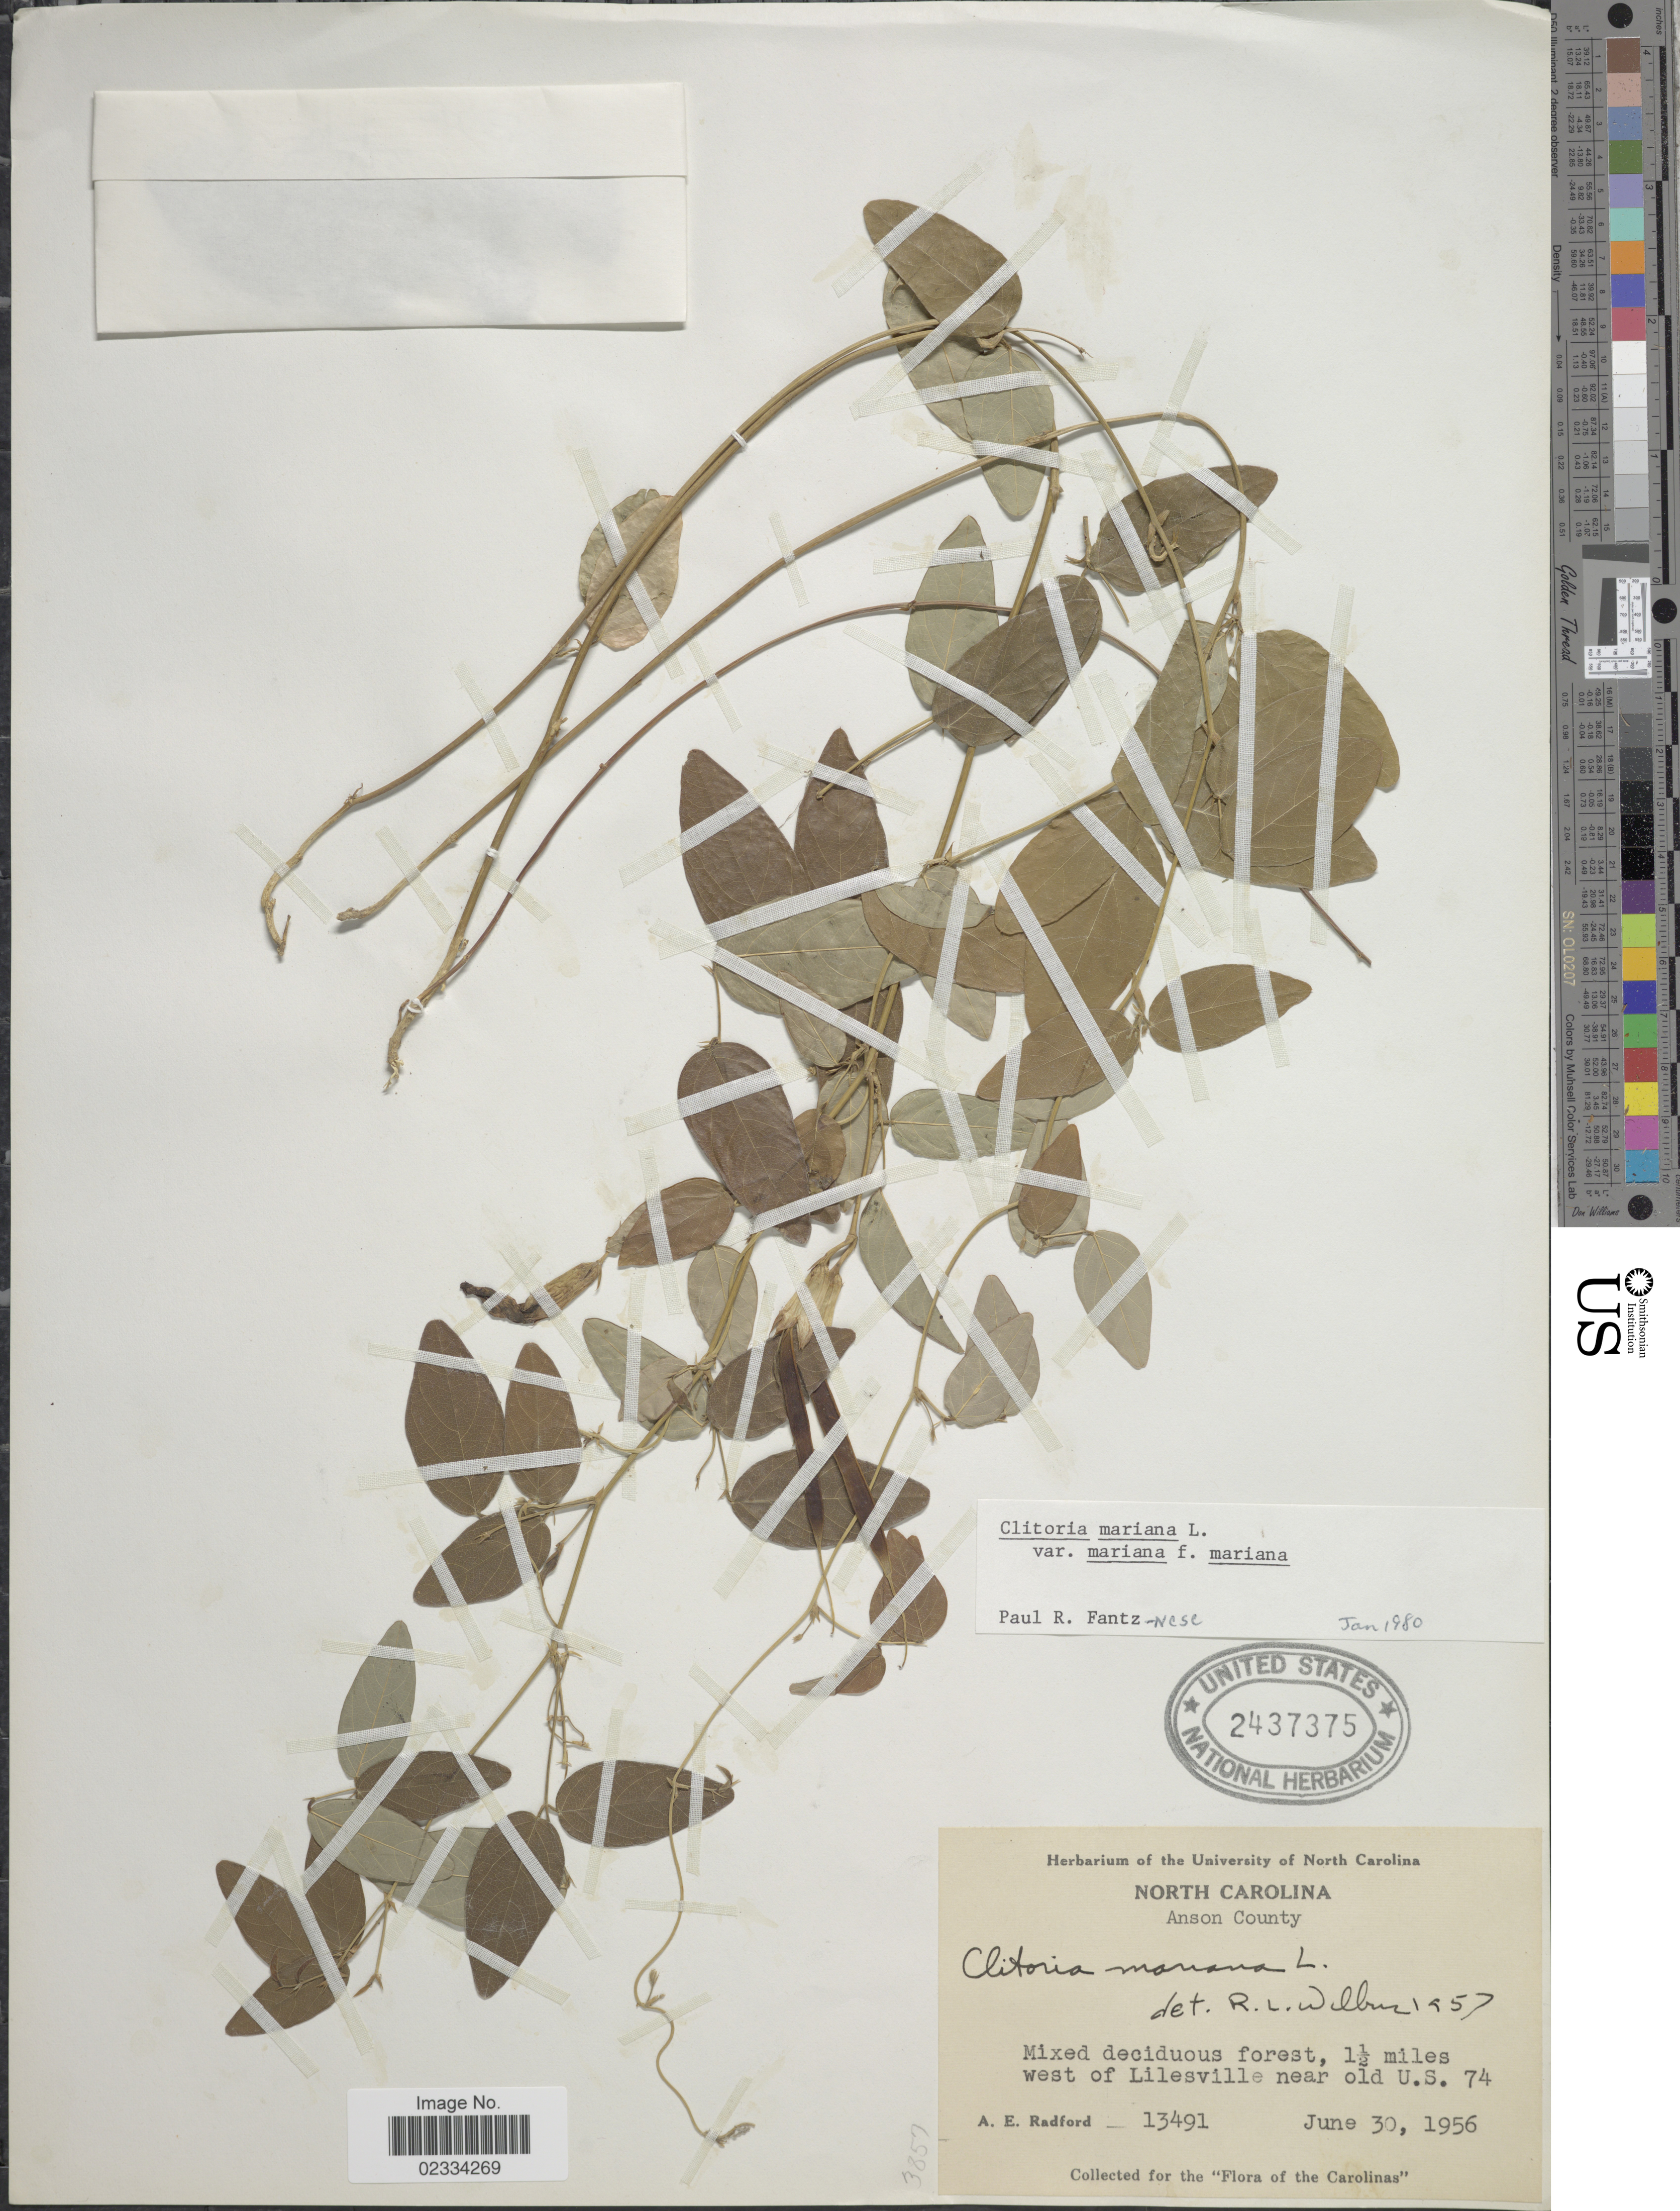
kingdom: Plantae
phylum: Tracheophyta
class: Magnoliopsida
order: Fabales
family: Fabaceae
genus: Clitoria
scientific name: Clitoria mariana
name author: L.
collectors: A. E. Radford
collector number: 13491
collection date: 1956-06-30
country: United States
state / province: North Carolina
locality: Anson County. 1½ miles west of Lilesville near old U.S. 74. Carolinas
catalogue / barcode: US 2437375